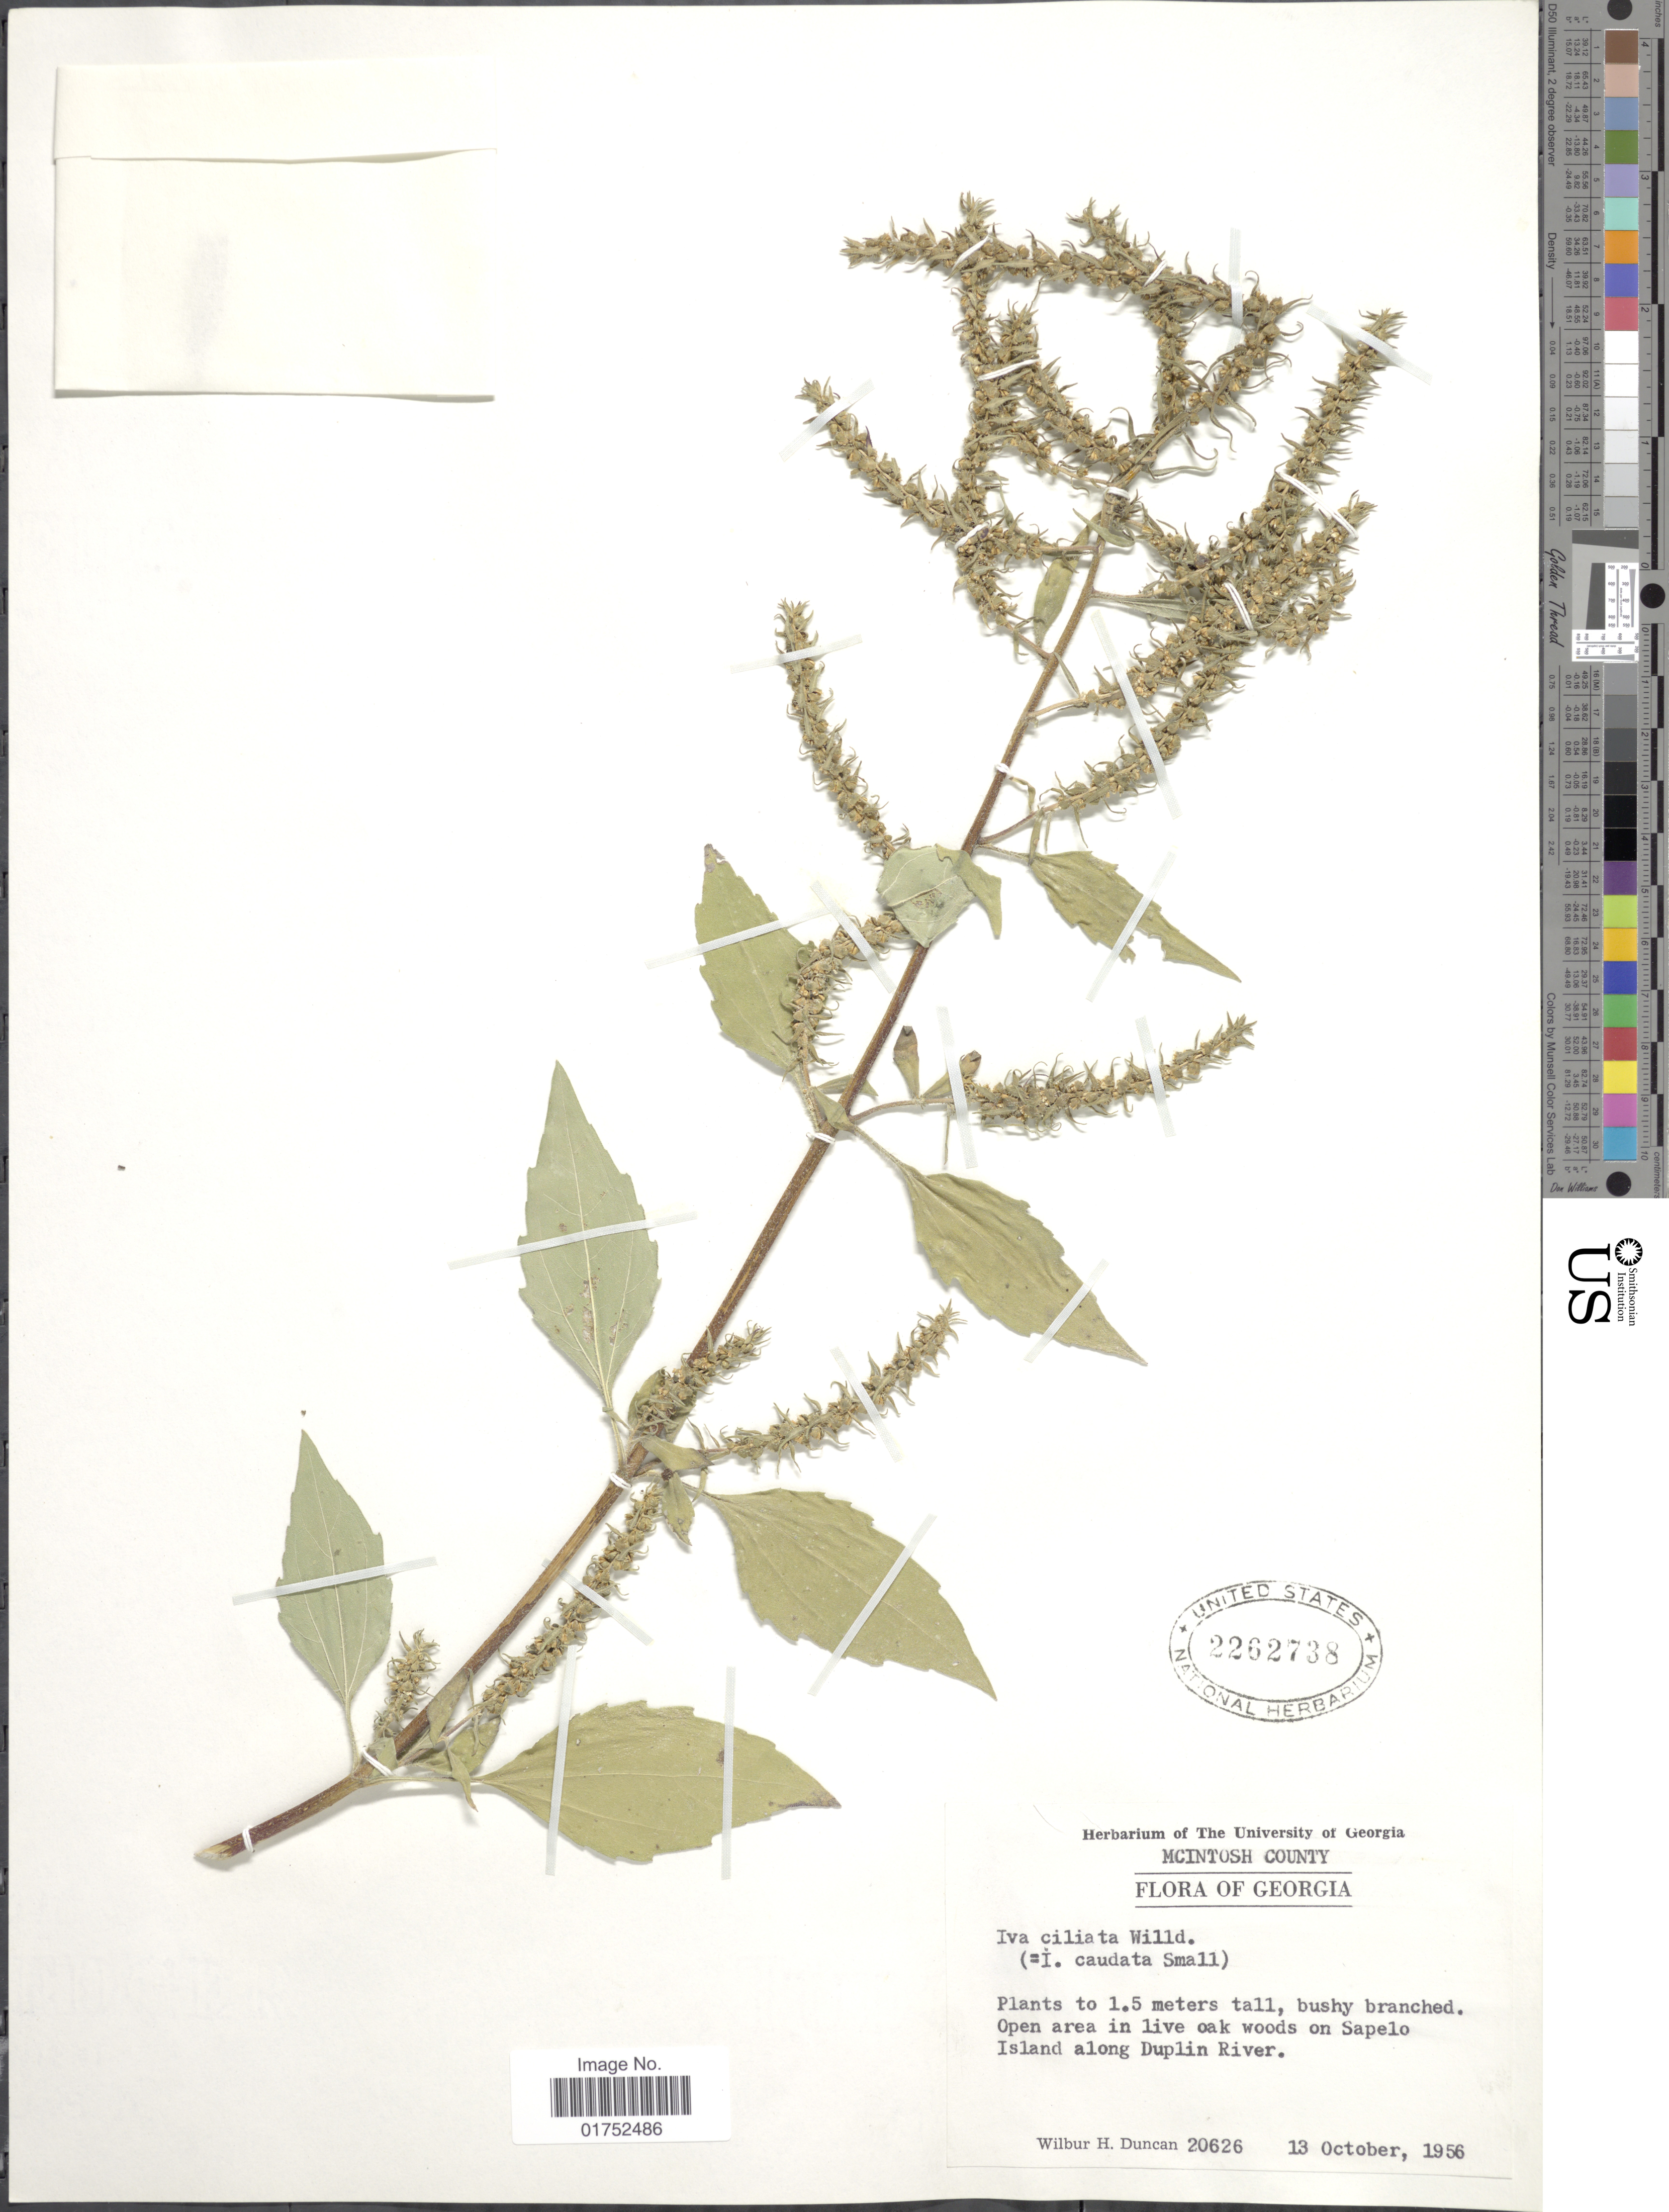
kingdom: Plantae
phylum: Tracheophyta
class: Magnoliopsida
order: Asterales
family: Asteraceae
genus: Iva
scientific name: Iva annua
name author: L.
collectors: W. H. Duncan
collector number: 20626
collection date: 1956-10-13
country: United States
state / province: Georgia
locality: Mcintosh County, Sapelo Island along Duplin River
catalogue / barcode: US 2262738